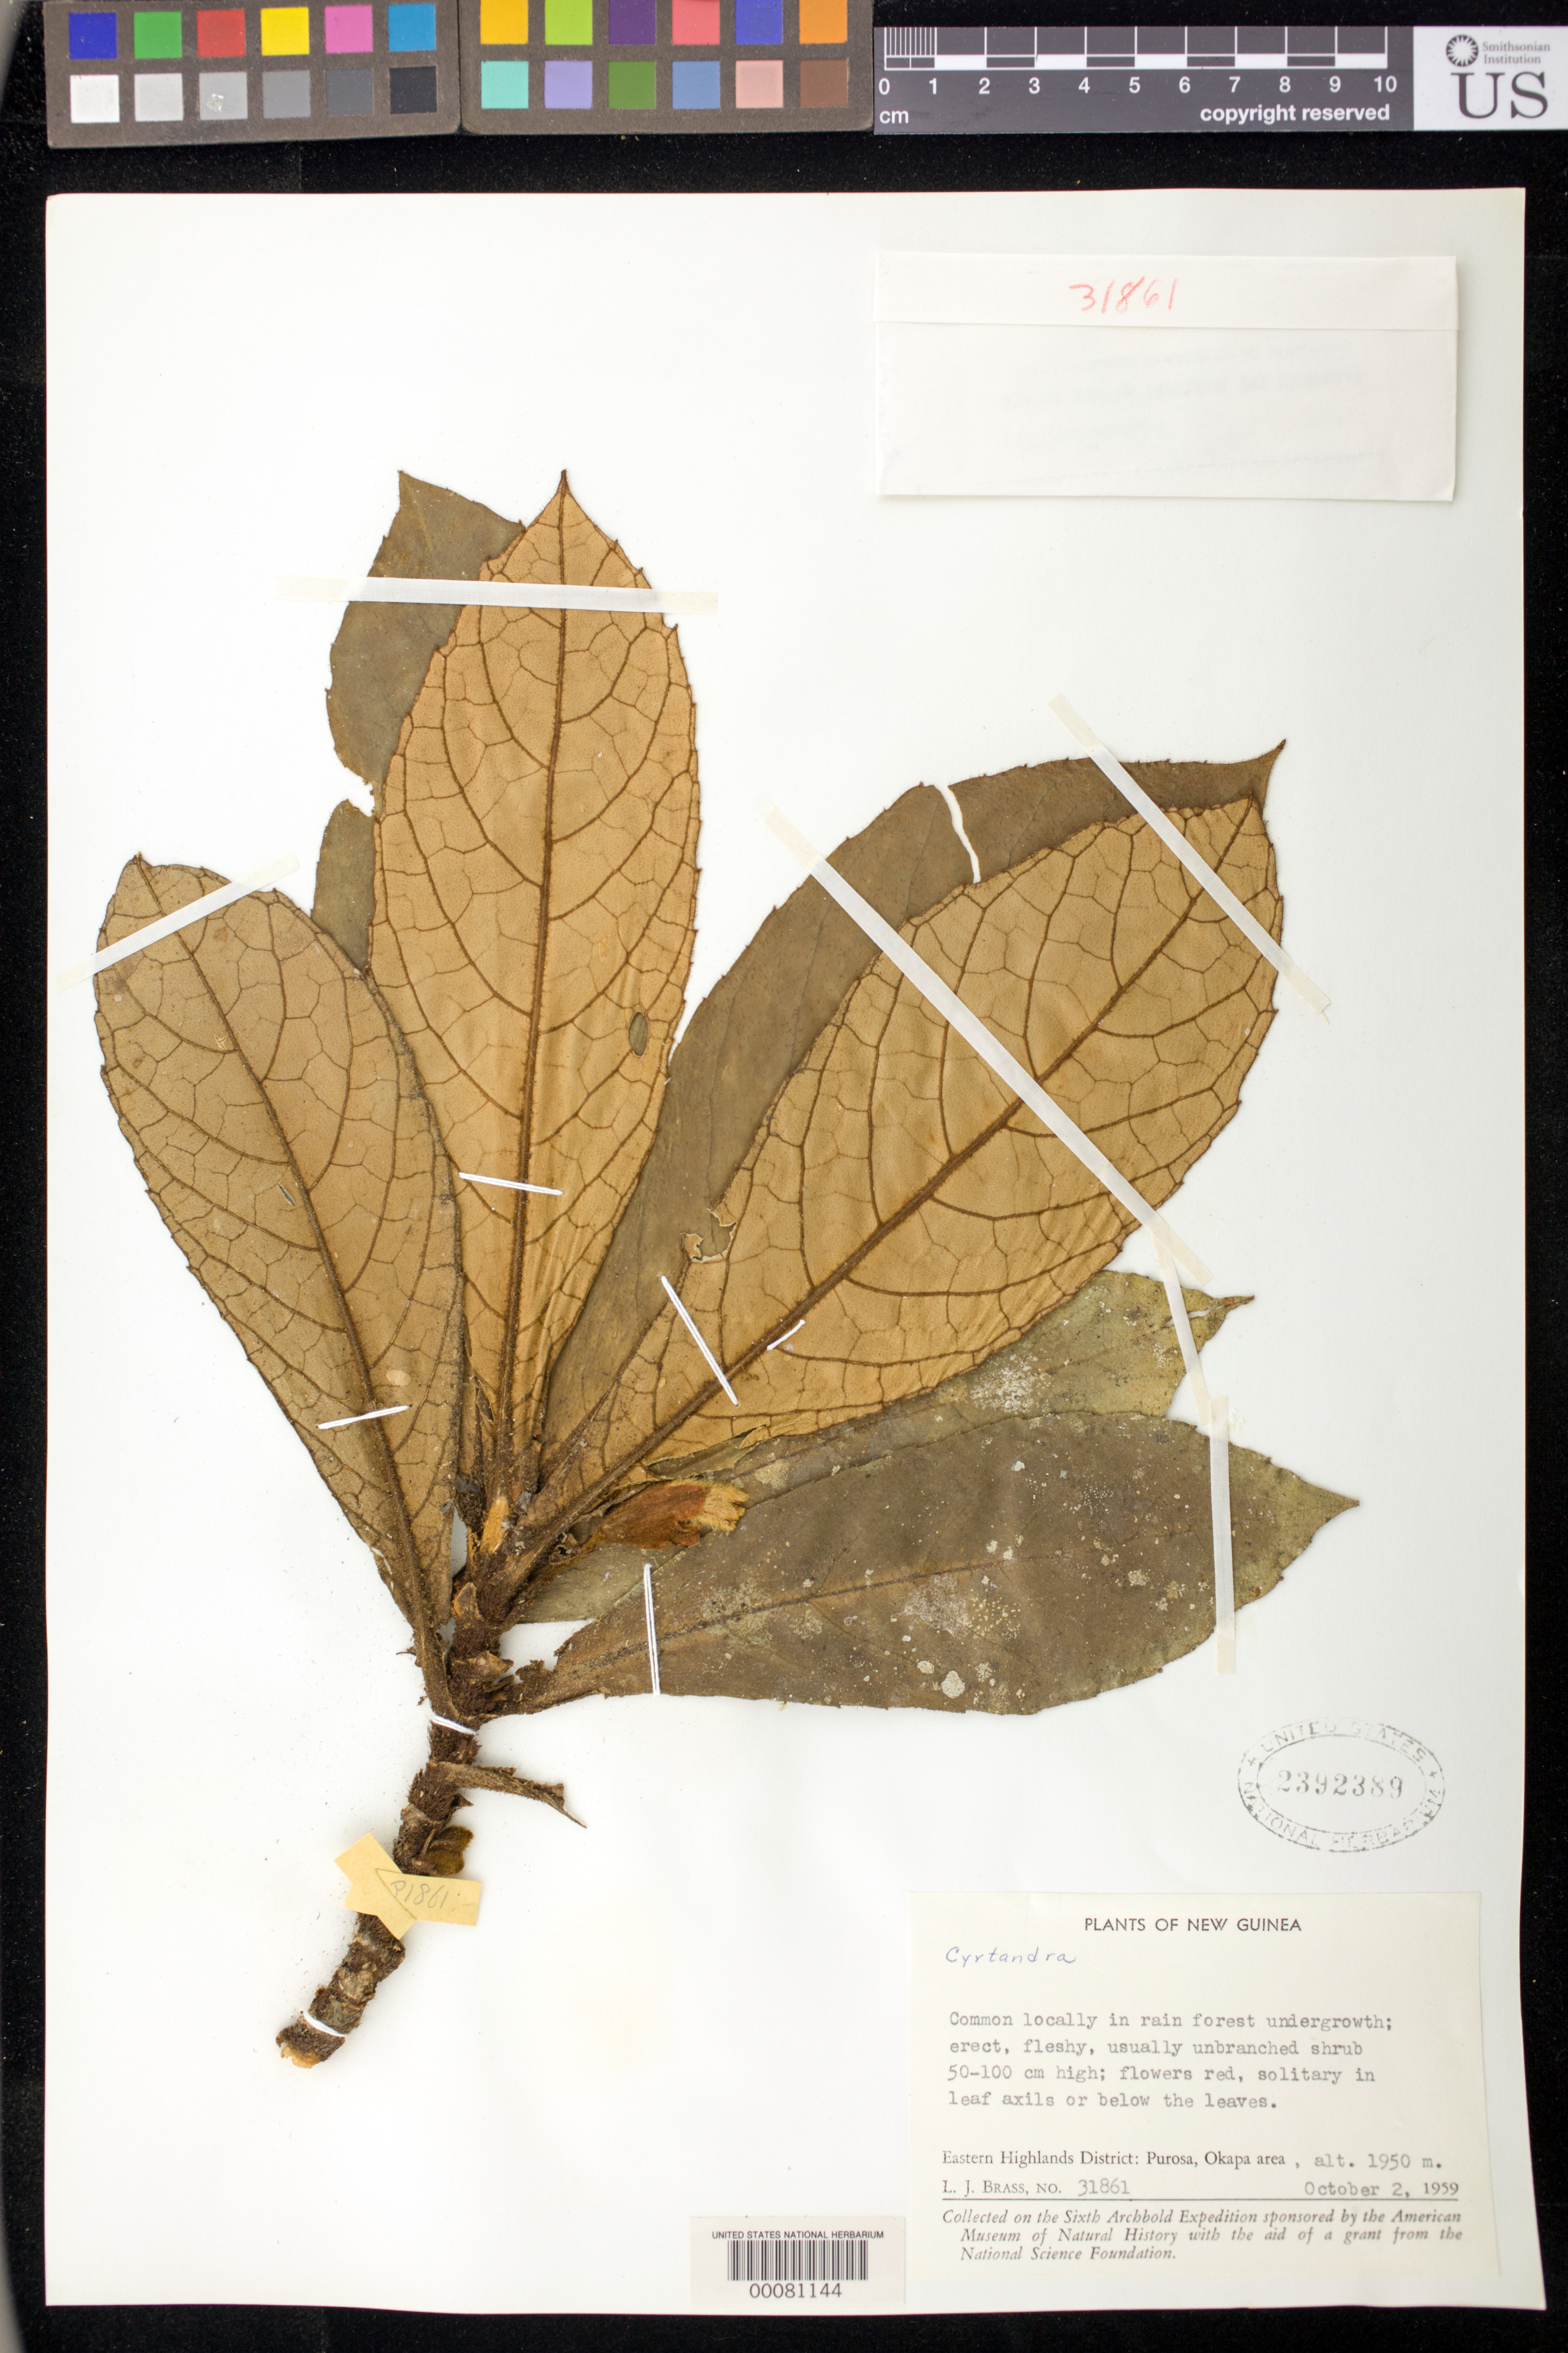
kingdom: Plantae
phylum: Tracheophyta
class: Magnoliopsida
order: Lamiales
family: Gesneriaceae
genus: Cyrtandra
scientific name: Cyrtandra sp.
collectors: L. J. Brass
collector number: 31861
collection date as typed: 02 Oct 1959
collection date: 1959-10-02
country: Papua New Guinea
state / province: Eastern Highlands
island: New Guinea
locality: Eastern Highlands District: Purosa, Okapa area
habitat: Common locally in rain forest undergrowth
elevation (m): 1950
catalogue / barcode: US 2392389